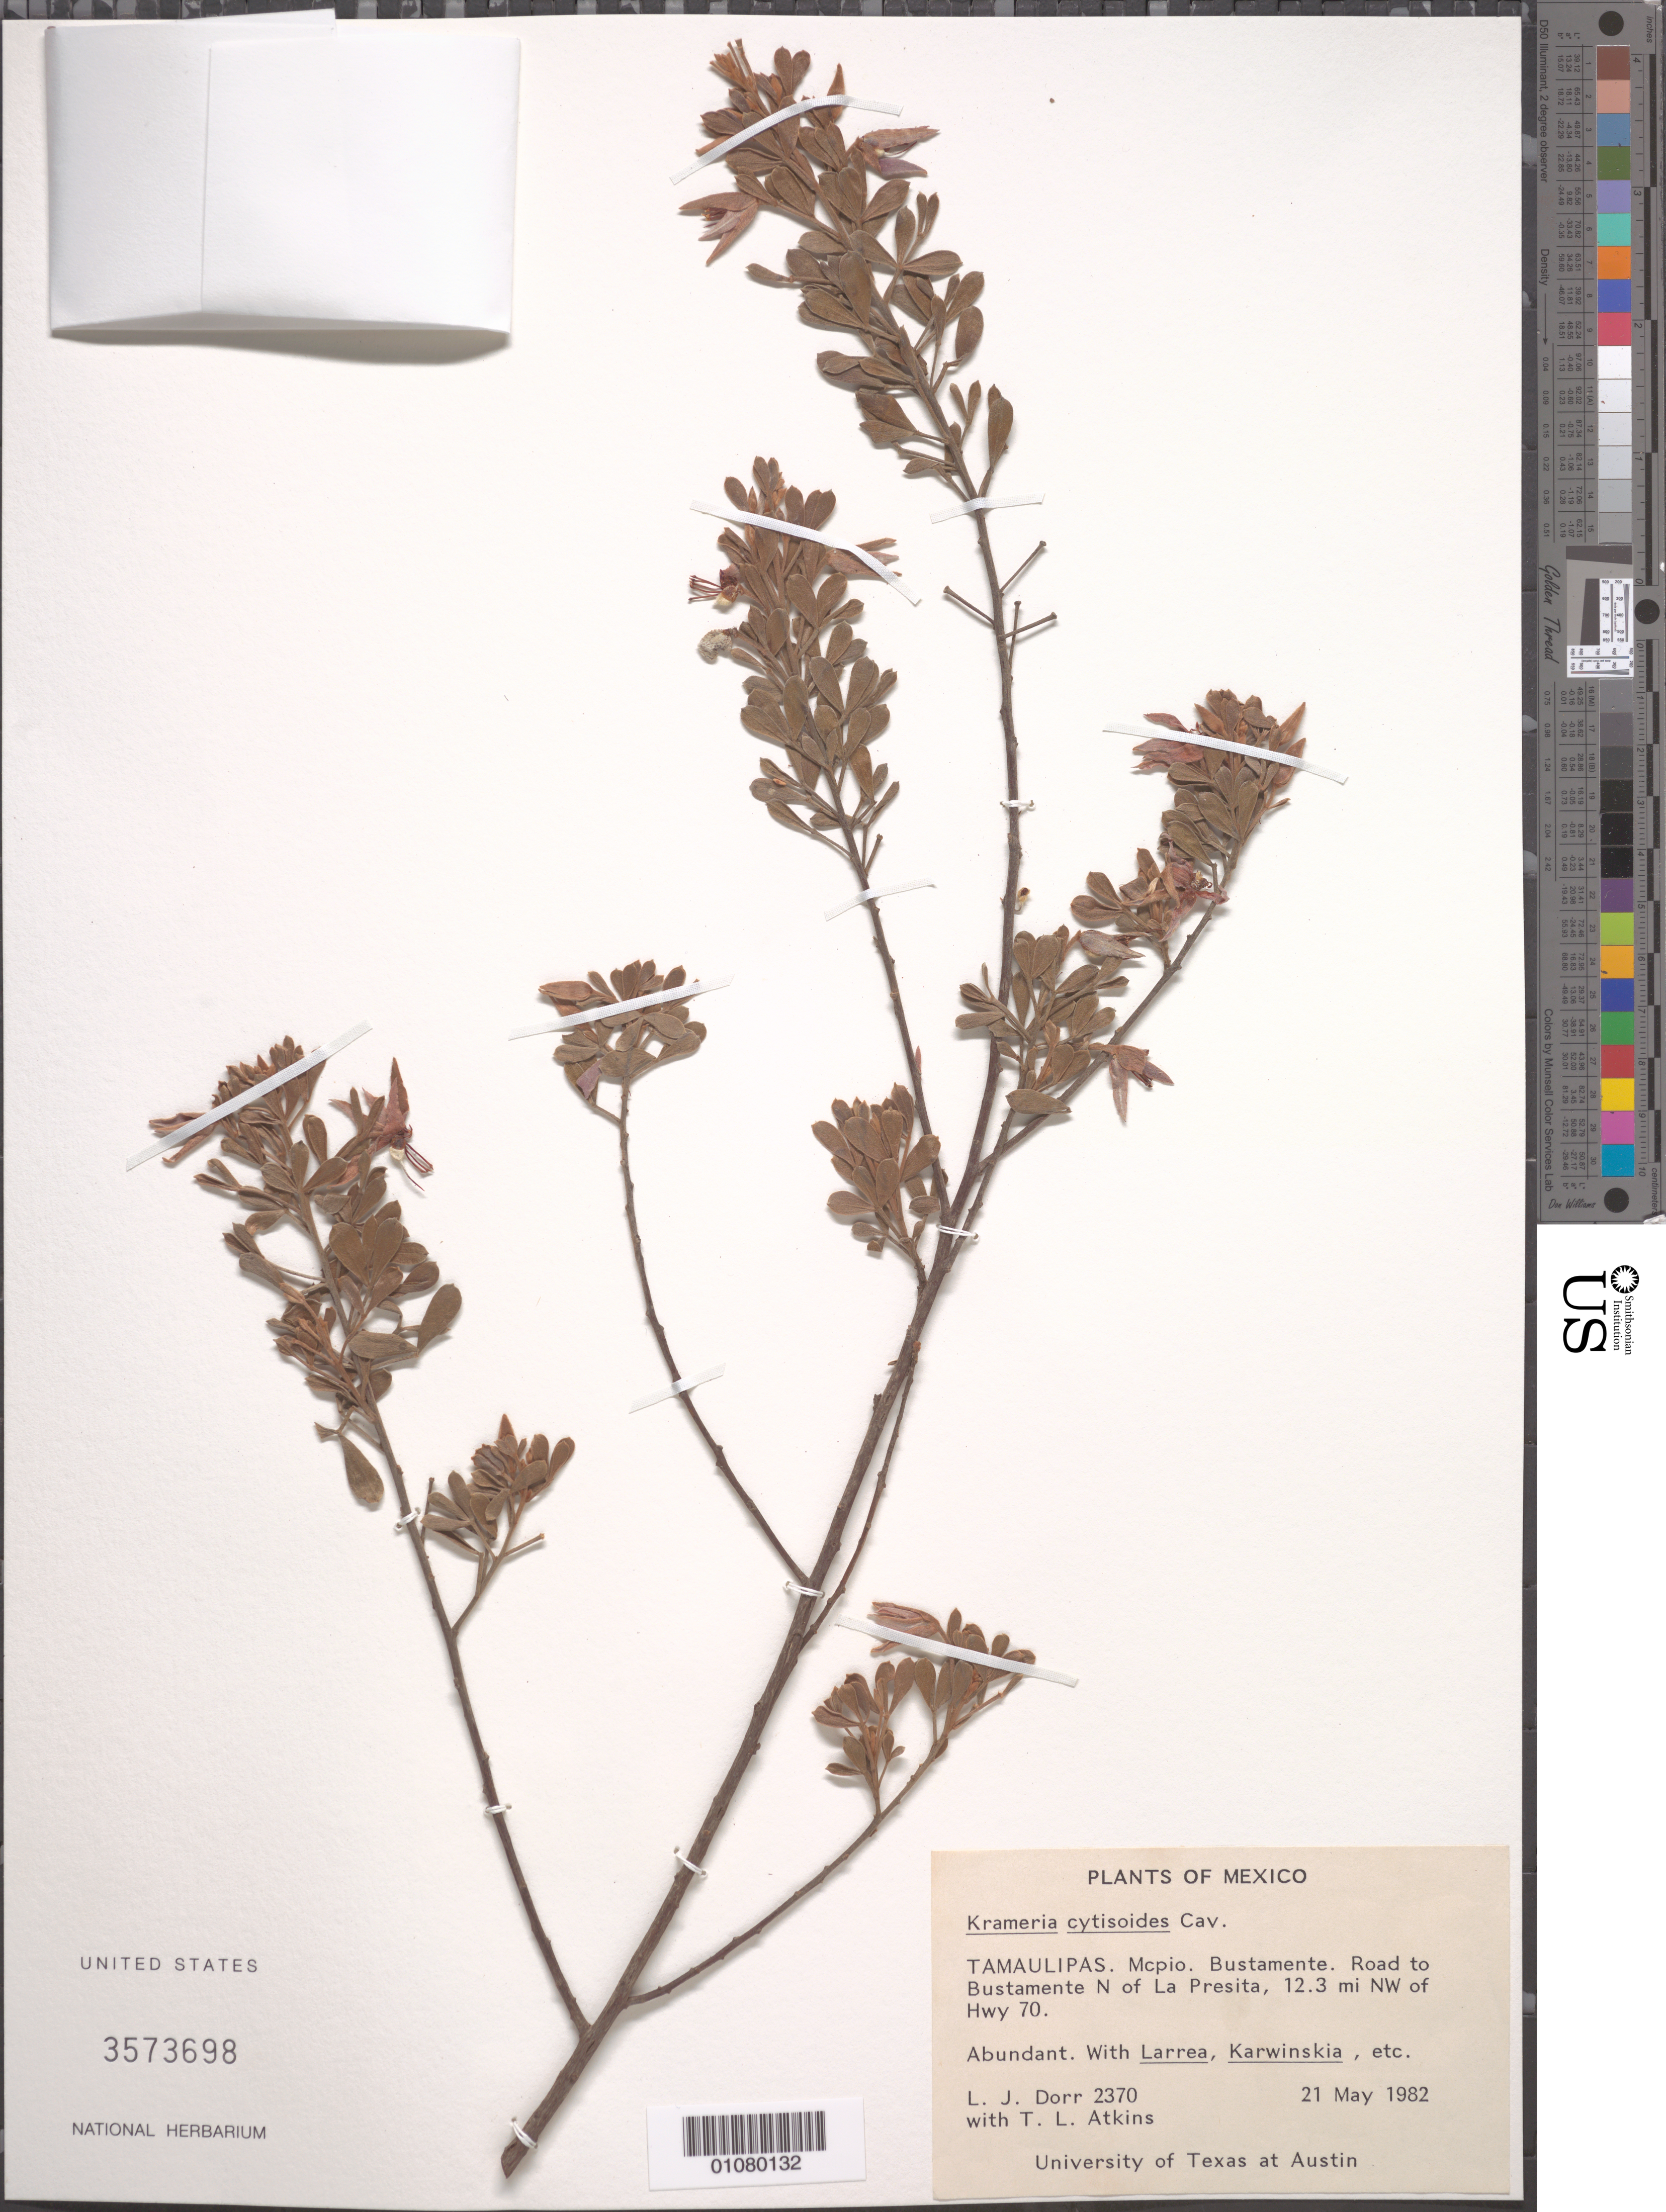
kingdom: Plantae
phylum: Tracheophyta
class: Magnoliopsida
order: Zygophyllales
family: Krameriaceae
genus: Krameria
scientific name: Krameria cytisoides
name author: Cav.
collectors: L. J. Dorr & T. Atkins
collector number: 2370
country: Mexico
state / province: Tamaulipas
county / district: Bustamante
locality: Road to Bustamente N of La Presita, NW of Hwy 70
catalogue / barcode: US 3573698